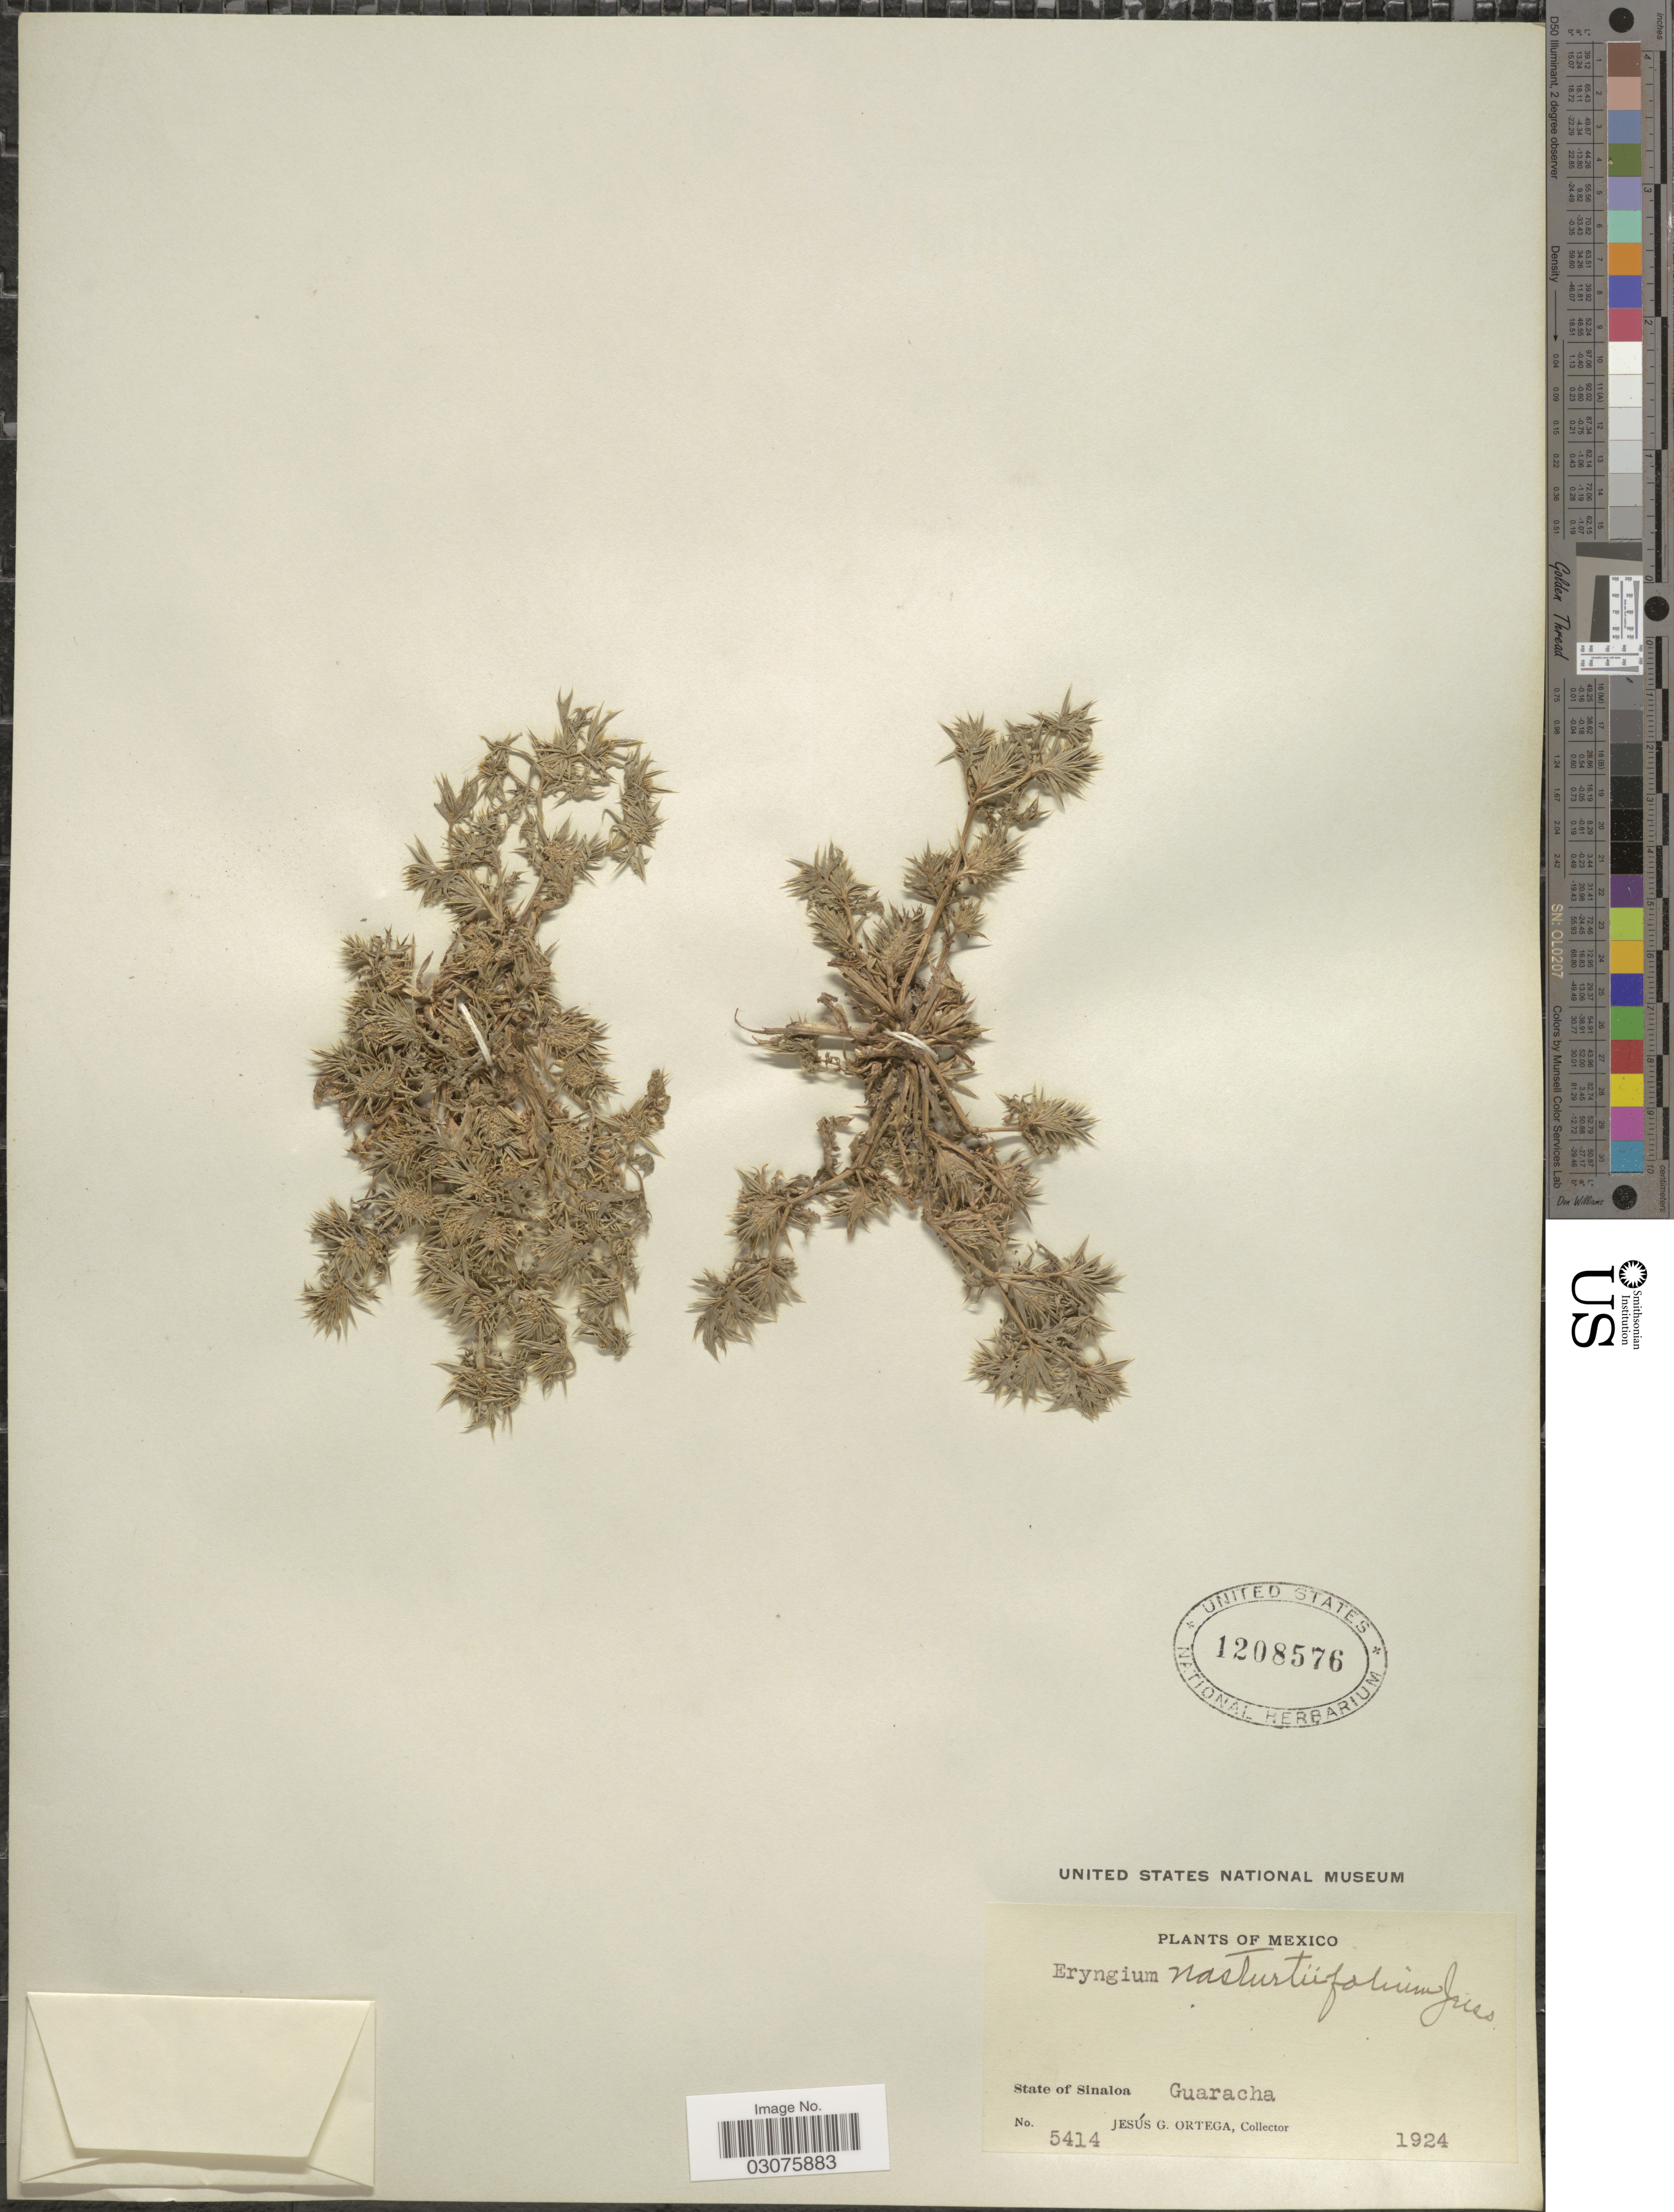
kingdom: Plantae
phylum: Tracheophyta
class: Magnoliopsida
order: Apiales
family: Apiaceae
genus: Eryngium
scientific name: Eryngium nasturtiifolium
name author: Juss. ex F. Delaroche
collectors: J. Ortega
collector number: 5414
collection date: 1924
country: Mexico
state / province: Sinaloa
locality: State of Sinaloa. Guaracha.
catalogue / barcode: US 1208576